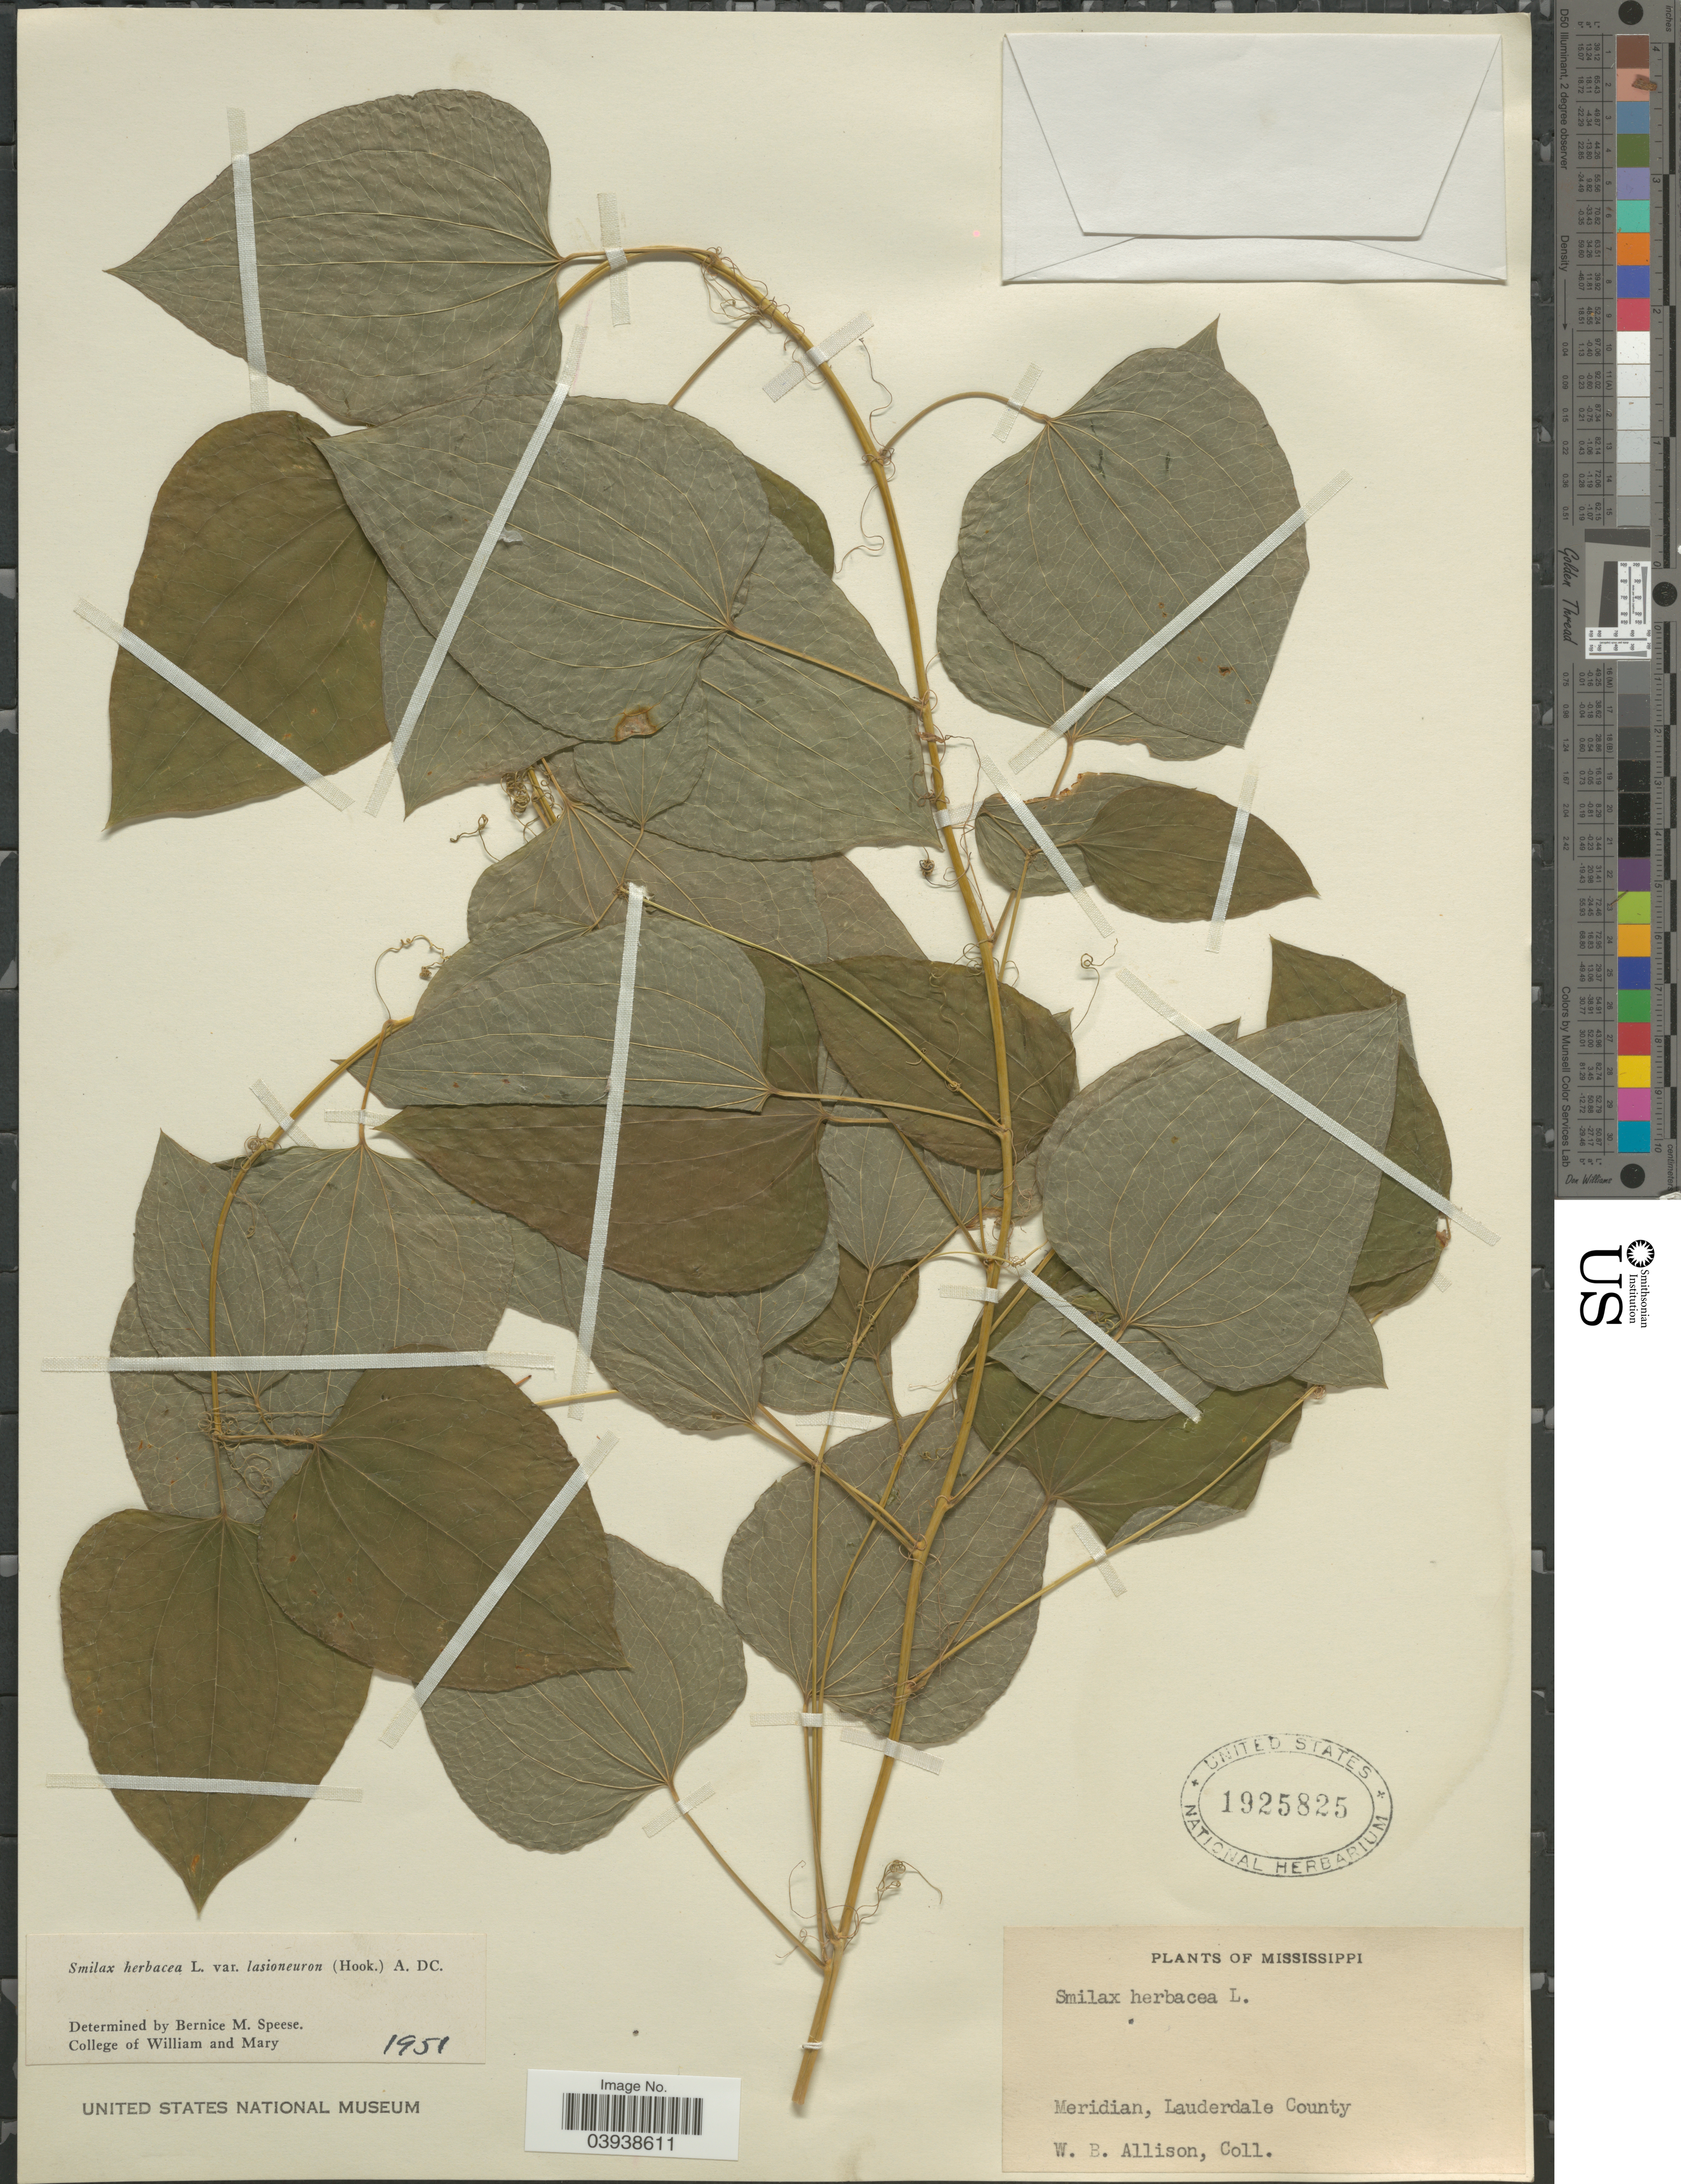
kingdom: Plantae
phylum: Tracheophyta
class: Liliopsida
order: Liliales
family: Smilacaceae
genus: Smilax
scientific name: Smilax herbacea var. lasioneuron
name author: (Hook.) A. DC.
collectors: W. B. Allison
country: United States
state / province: Mississippi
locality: Meridian, Lauderdale County.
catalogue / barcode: US 1925825